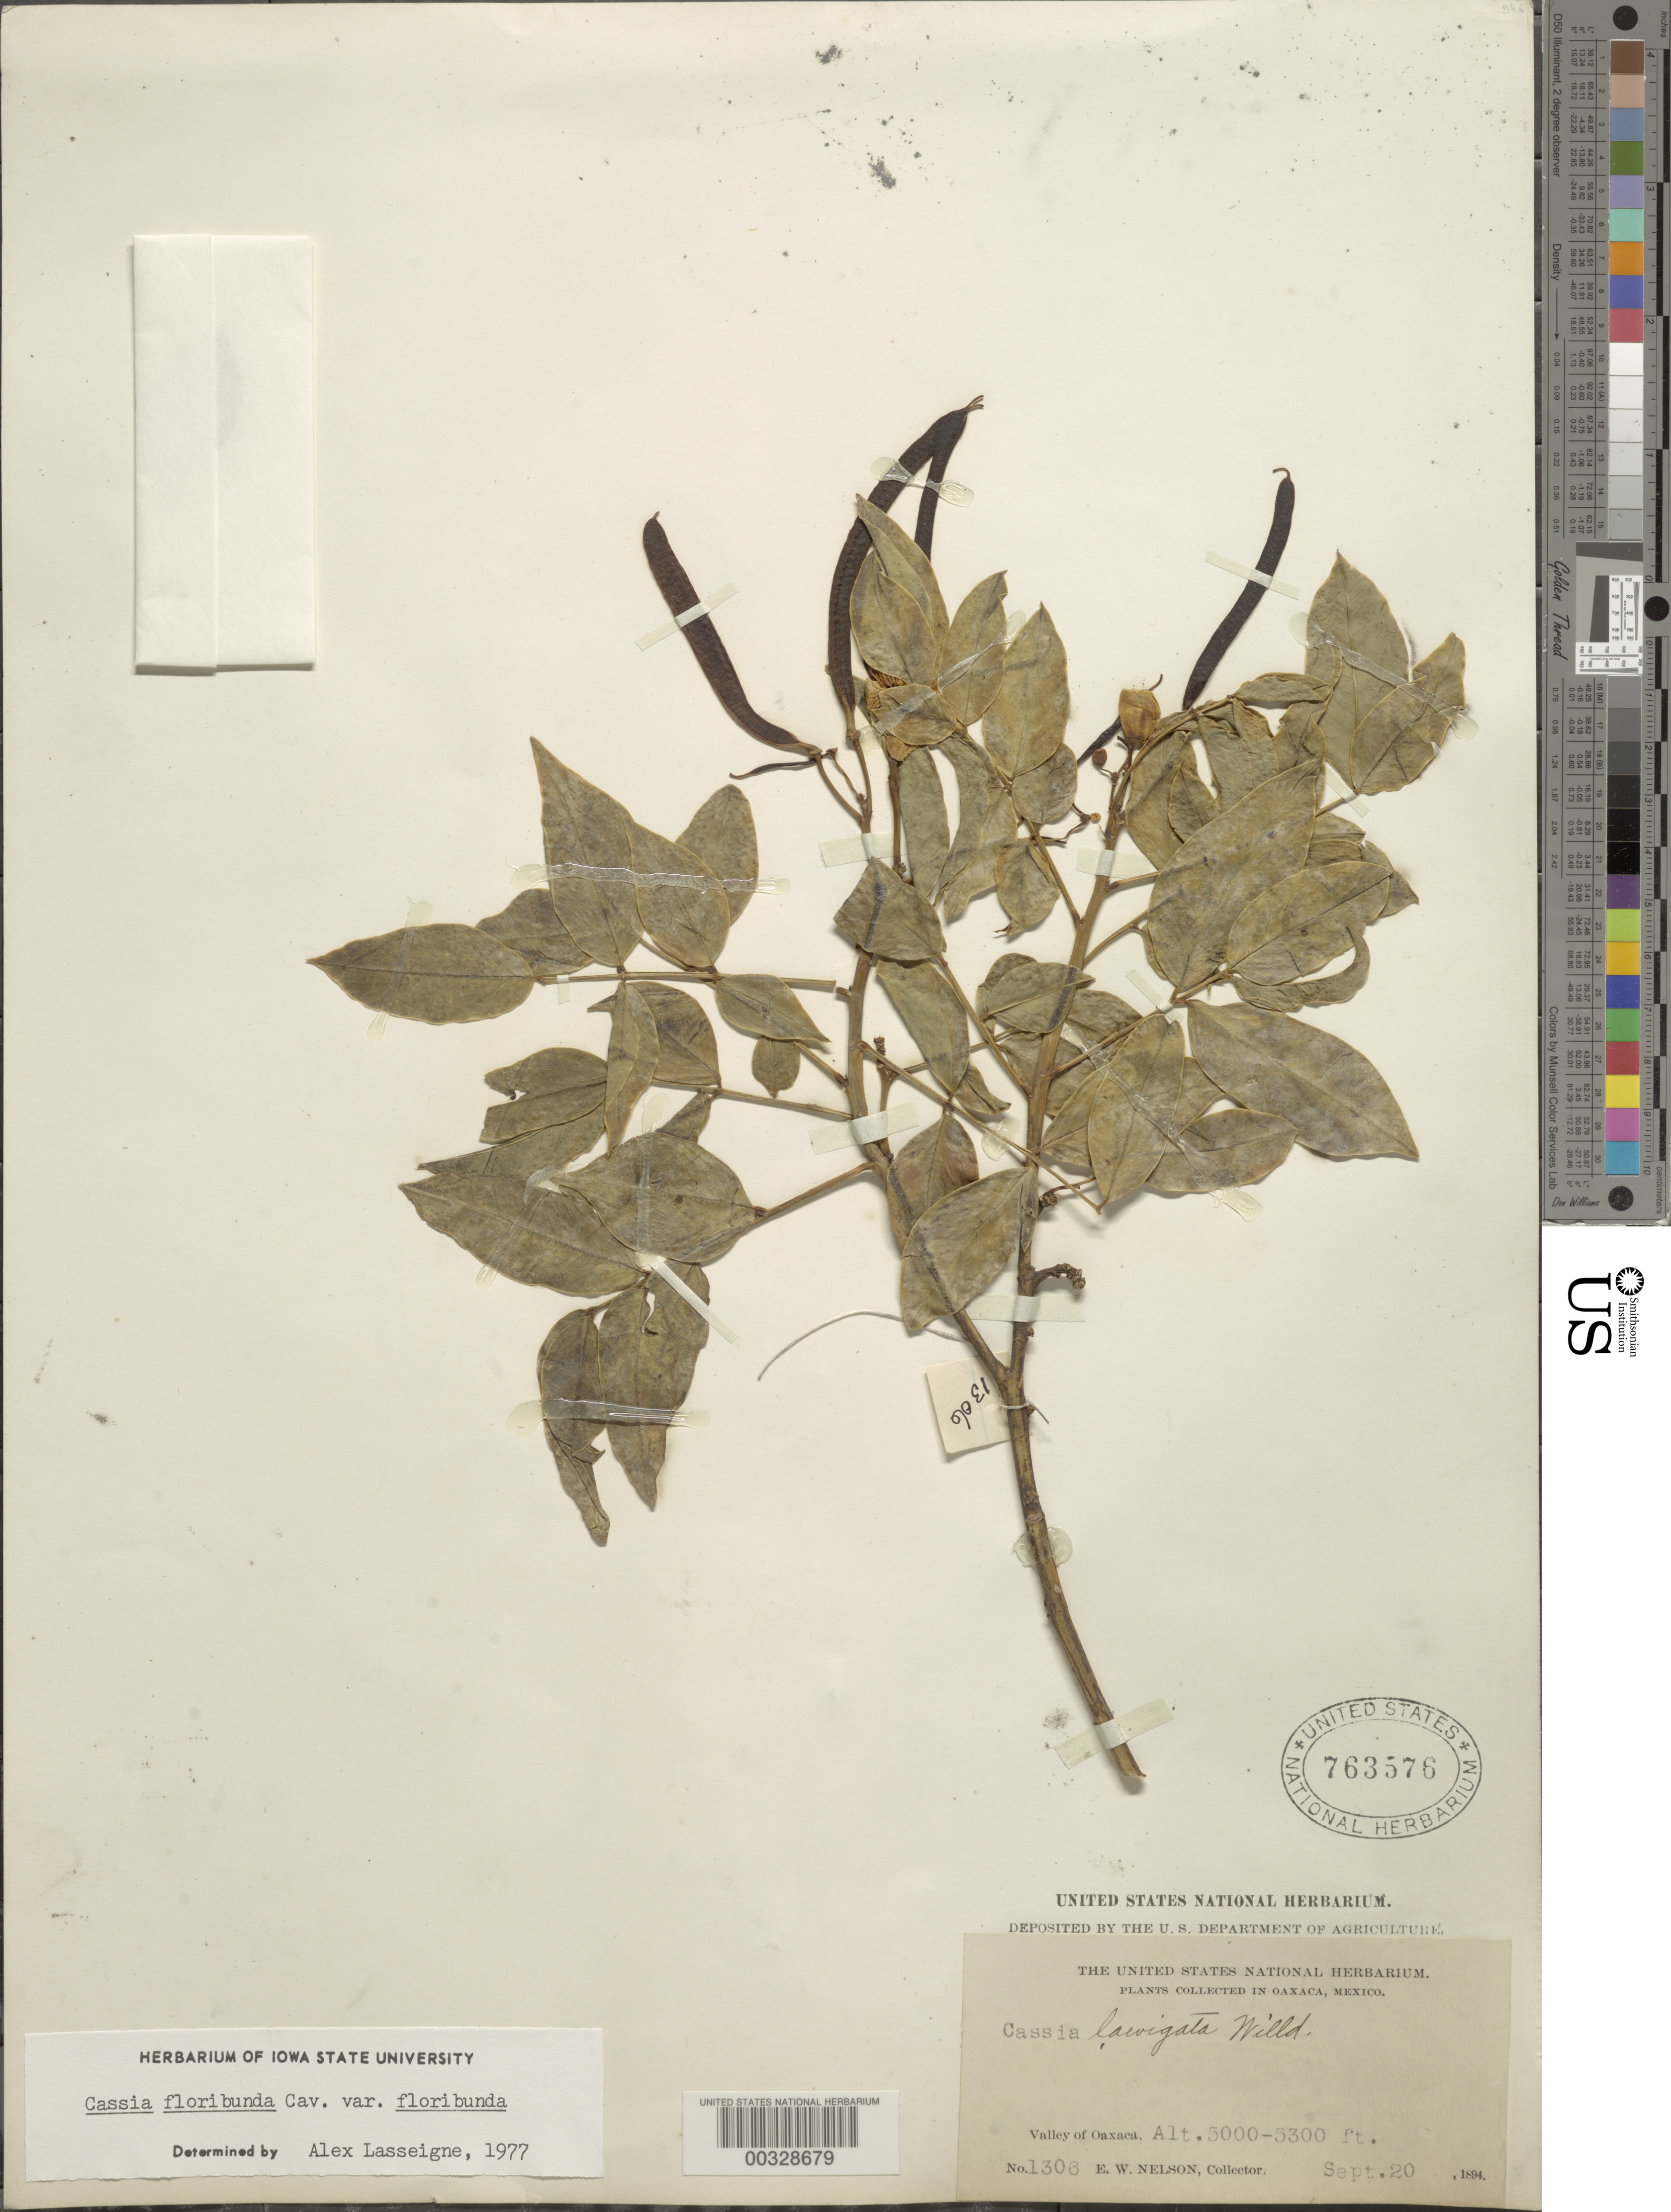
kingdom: Plantae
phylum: Tracheophyta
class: Magnoliopsida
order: Fabales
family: Fabaceae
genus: Senna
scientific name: Senna x floribunda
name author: (Cav.) H.S. Irwin & Barneby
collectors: E. W. Nelson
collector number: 1306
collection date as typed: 20 Sep 1894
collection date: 1894-09-20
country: Mexico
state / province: Oaxaca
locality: Valley of Oaxaca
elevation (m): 1524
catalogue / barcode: US 763576